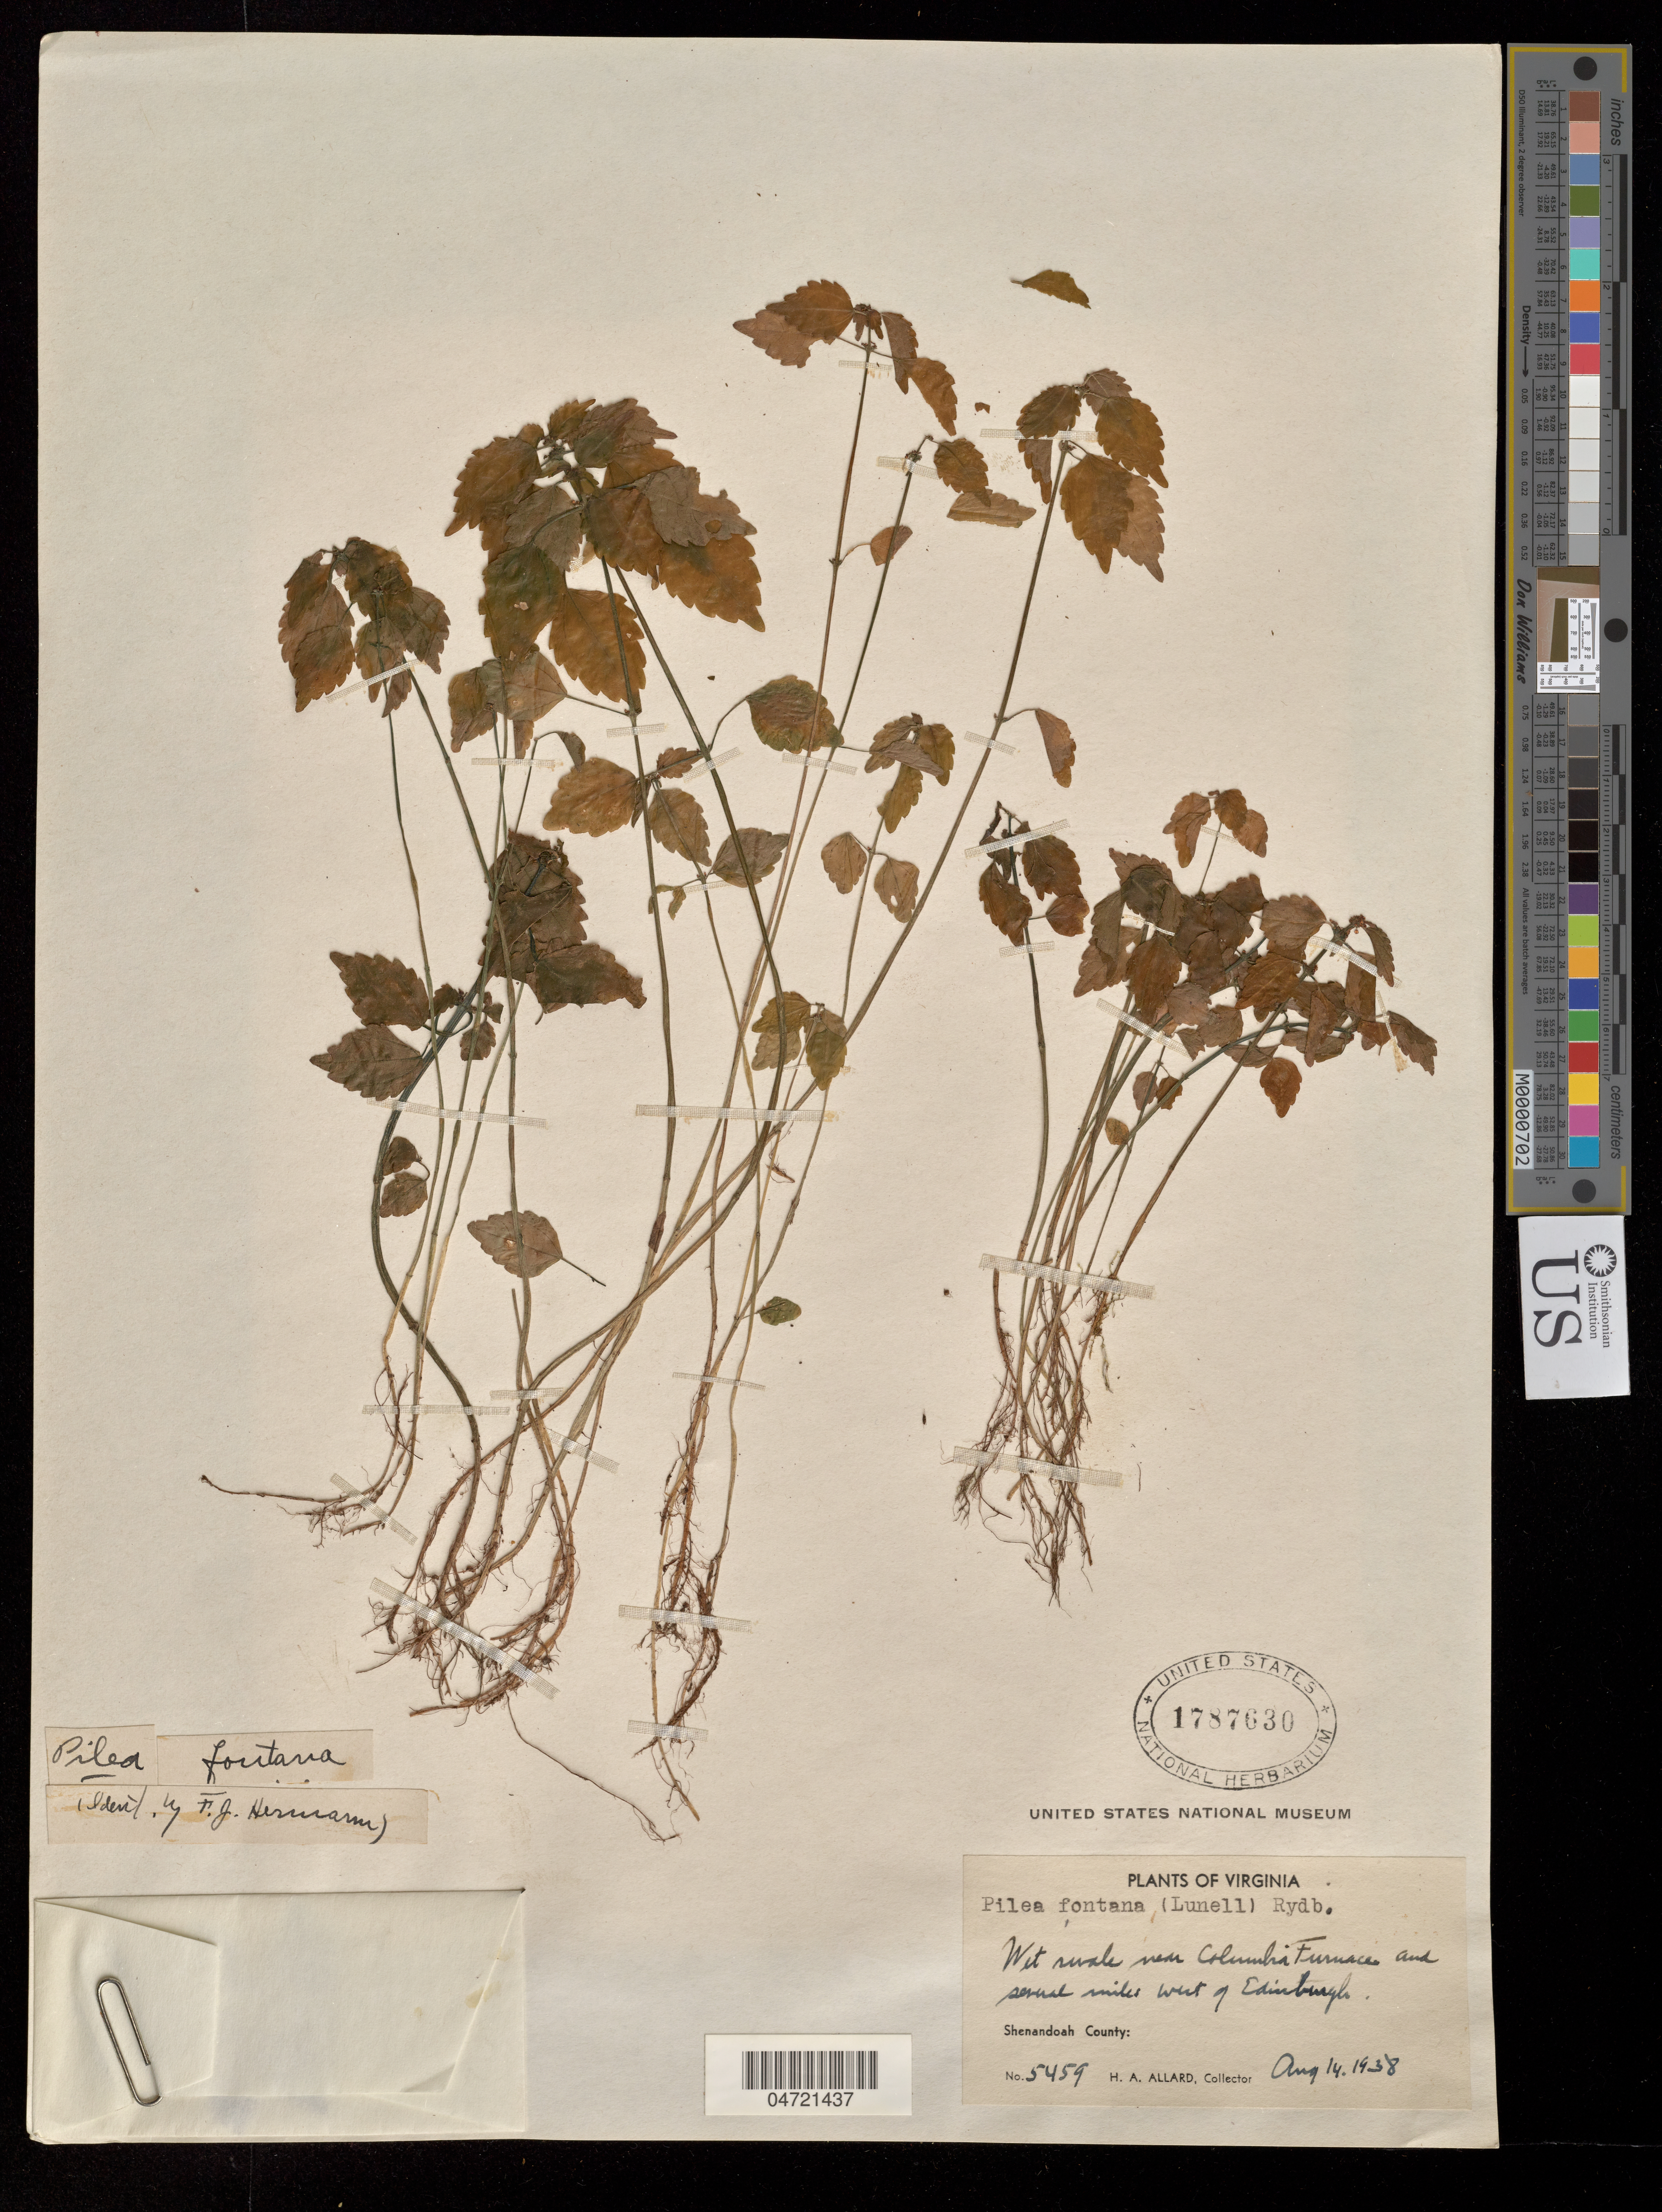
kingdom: Plantae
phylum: Tracheophyta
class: Magnoliopsida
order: Rosales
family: Urticaceae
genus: Pilea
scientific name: Pilea fontana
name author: (Lunell) Rydb.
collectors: H. A. Allard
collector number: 5459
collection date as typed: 14 Aug 1938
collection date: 1938-08-14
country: United States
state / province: Virginia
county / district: Shenandoah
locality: Near Columbia Furnace and several miles W of Edinburgh.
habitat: Wet swale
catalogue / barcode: US 1787630